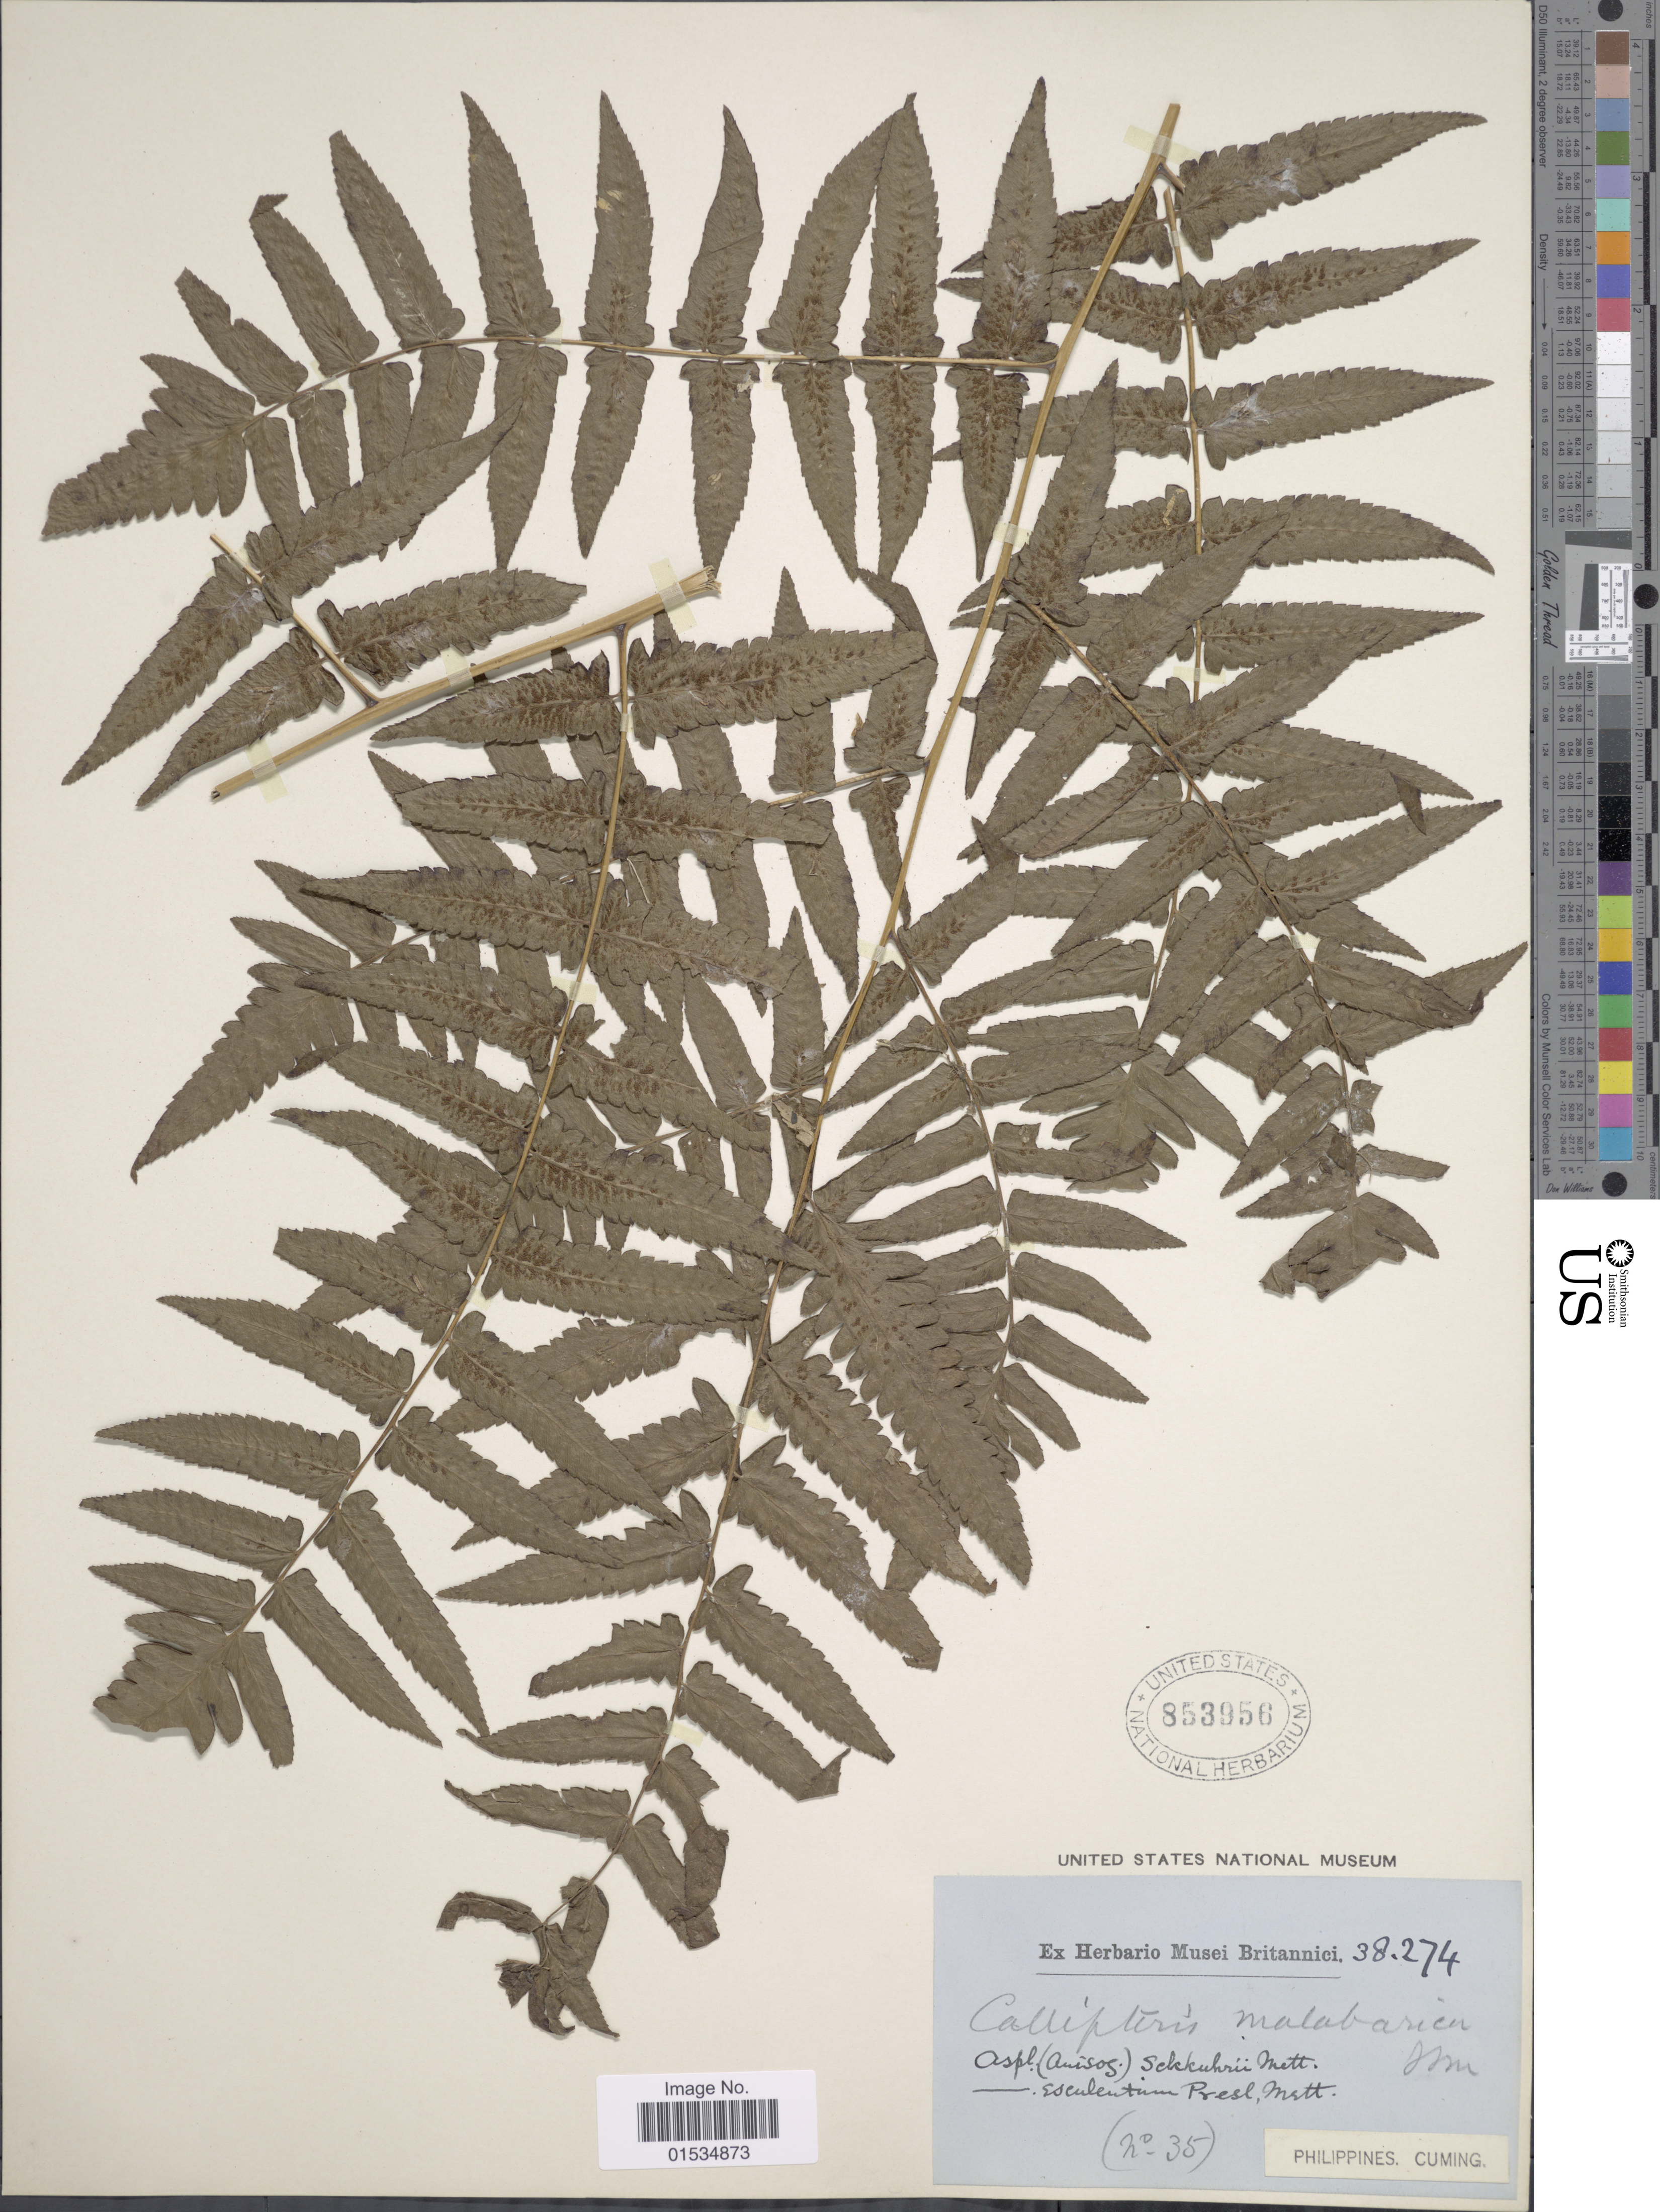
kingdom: Plantae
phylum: Tracheophyta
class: Polypodiopsida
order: Polypodiales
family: Athyriaceae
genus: Diplazium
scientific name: Diplazium esculentum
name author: (Retz.) Sw.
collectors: -. Cuming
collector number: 35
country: Philippines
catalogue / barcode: US 853956